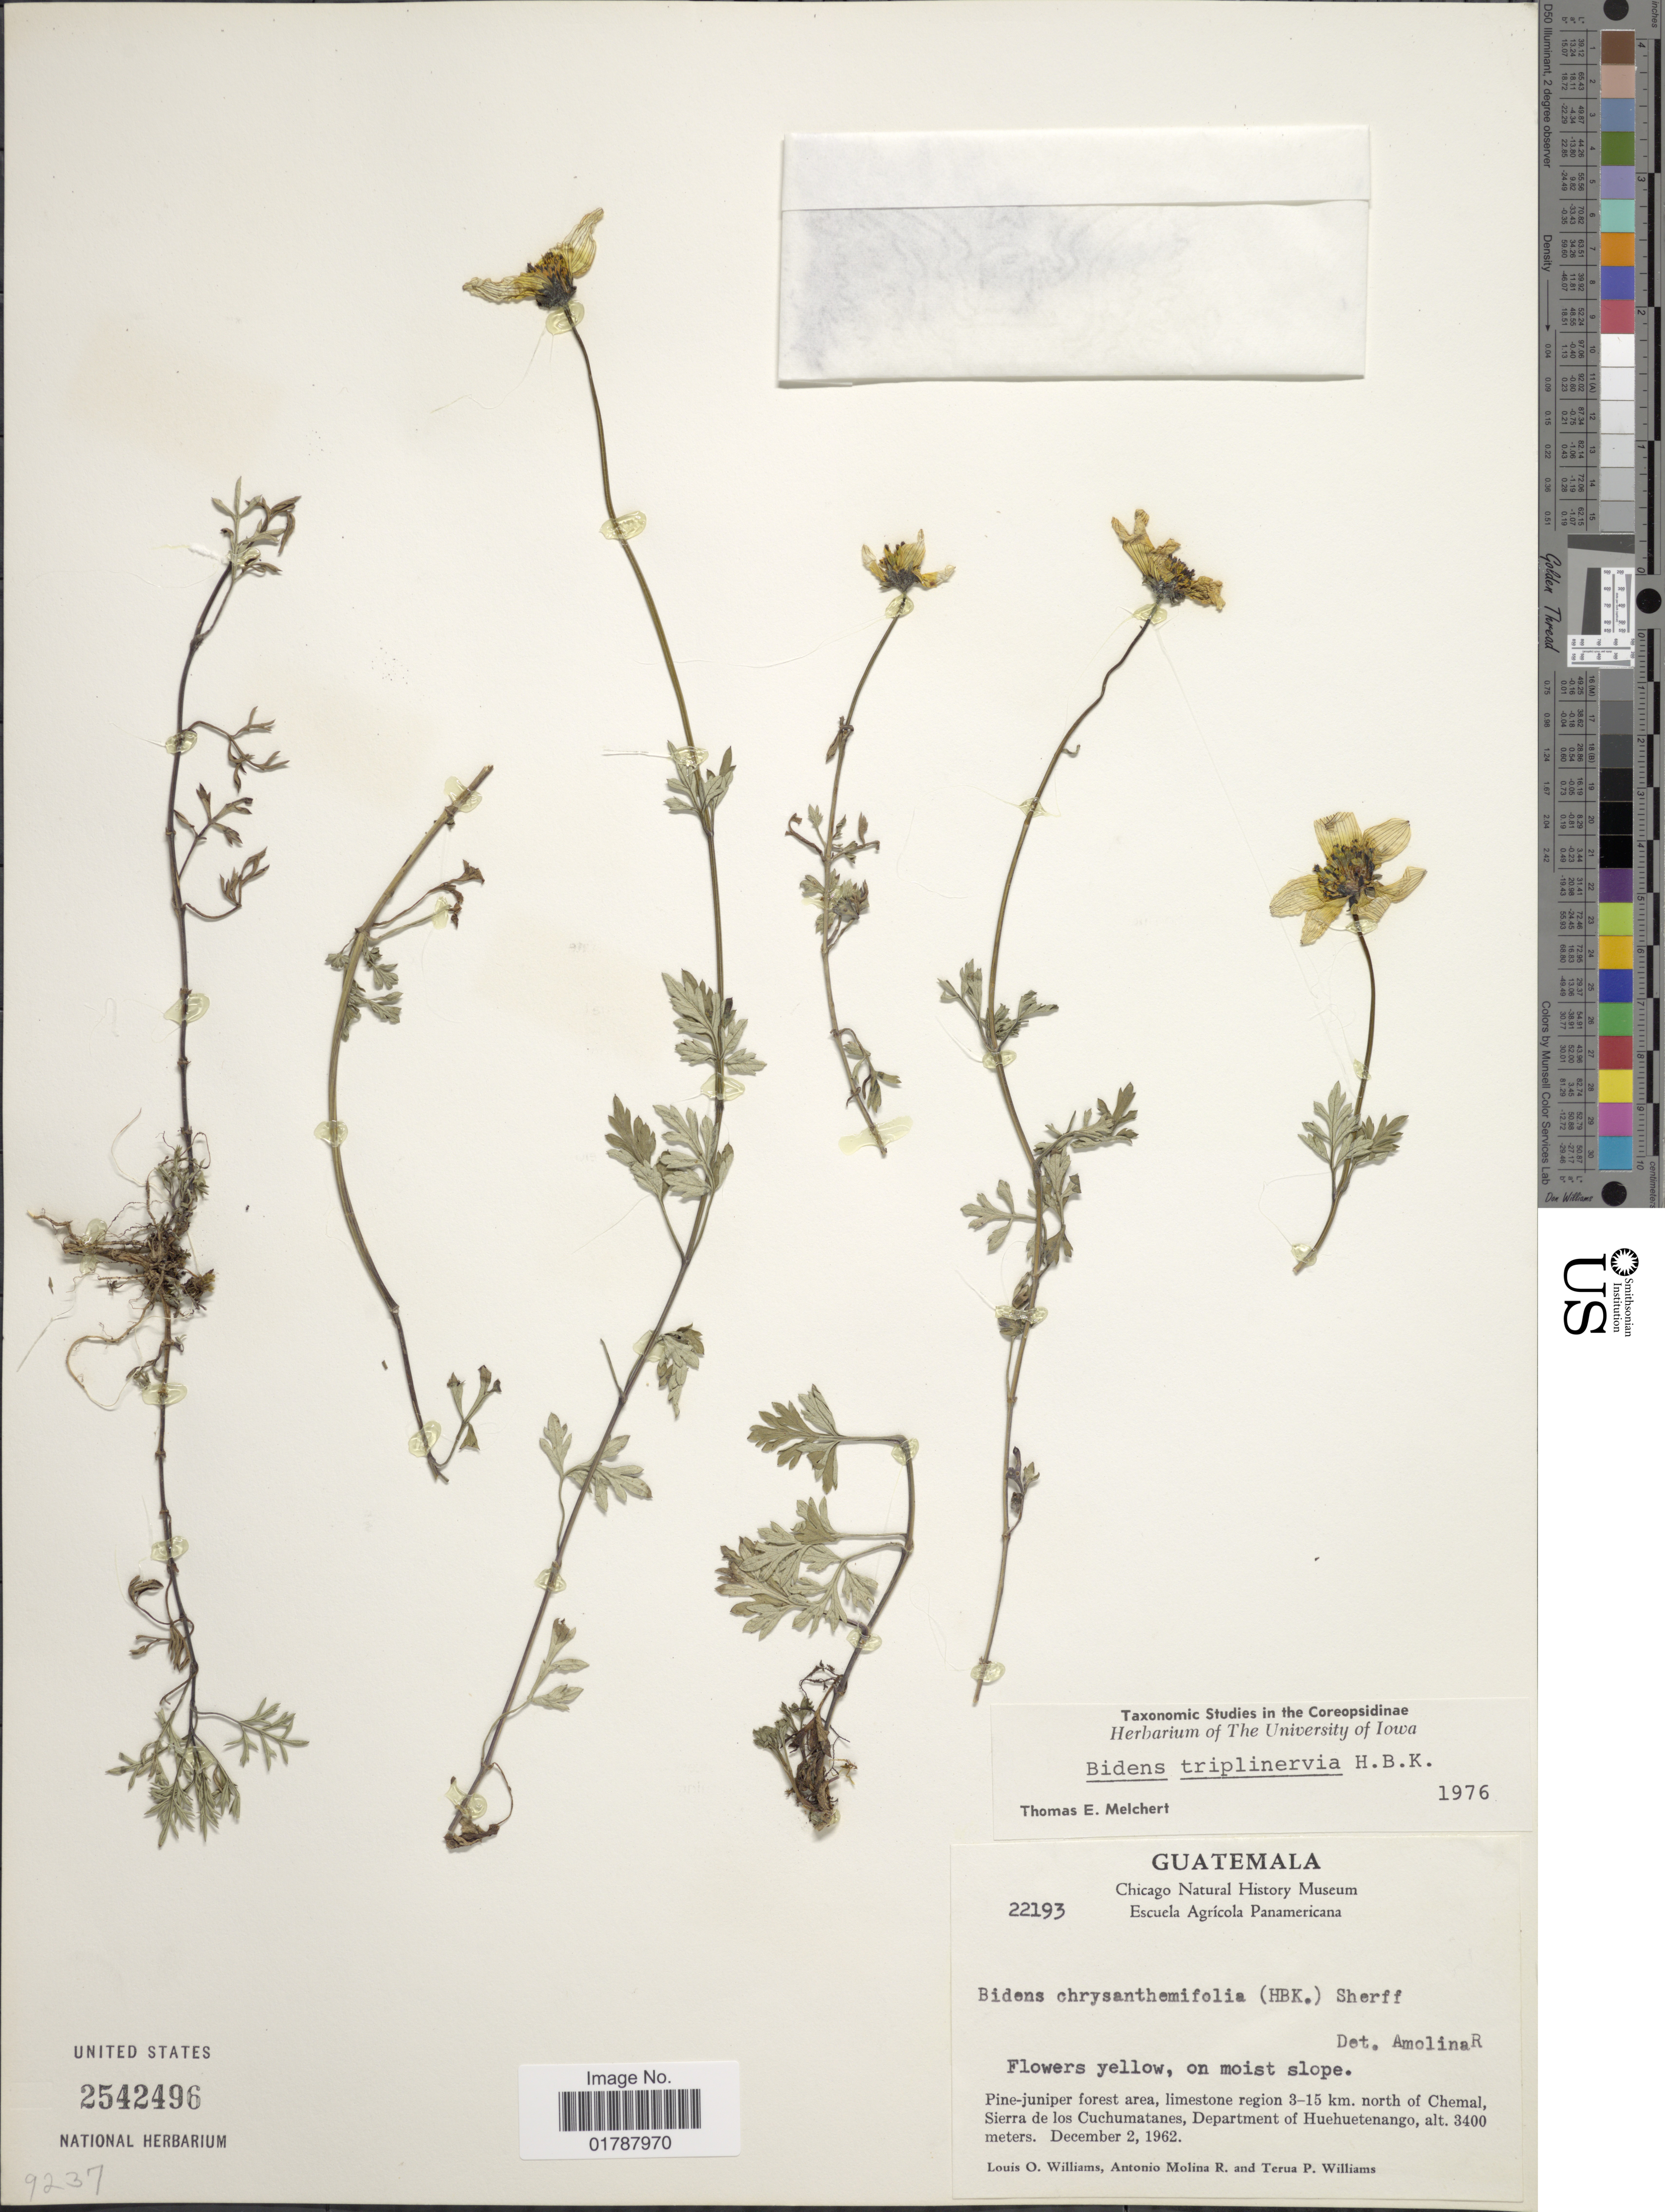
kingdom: Plantae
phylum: Tracheophyta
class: Magnoliopsida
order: Asterales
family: Asteraceae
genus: Bidens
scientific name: Bidens triplinervia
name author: Kunth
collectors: L. O. Williams, A. Molina R. & T. P. Williams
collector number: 22193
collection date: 1962-12-02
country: Guatemala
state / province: Huehuetenango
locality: Pine-juniper forest area, limestone region 3-15 km. north of Chemal, Sierra de los Cuchumatanes, Department of Huehuetenango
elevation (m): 3400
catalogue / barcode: US 2542496